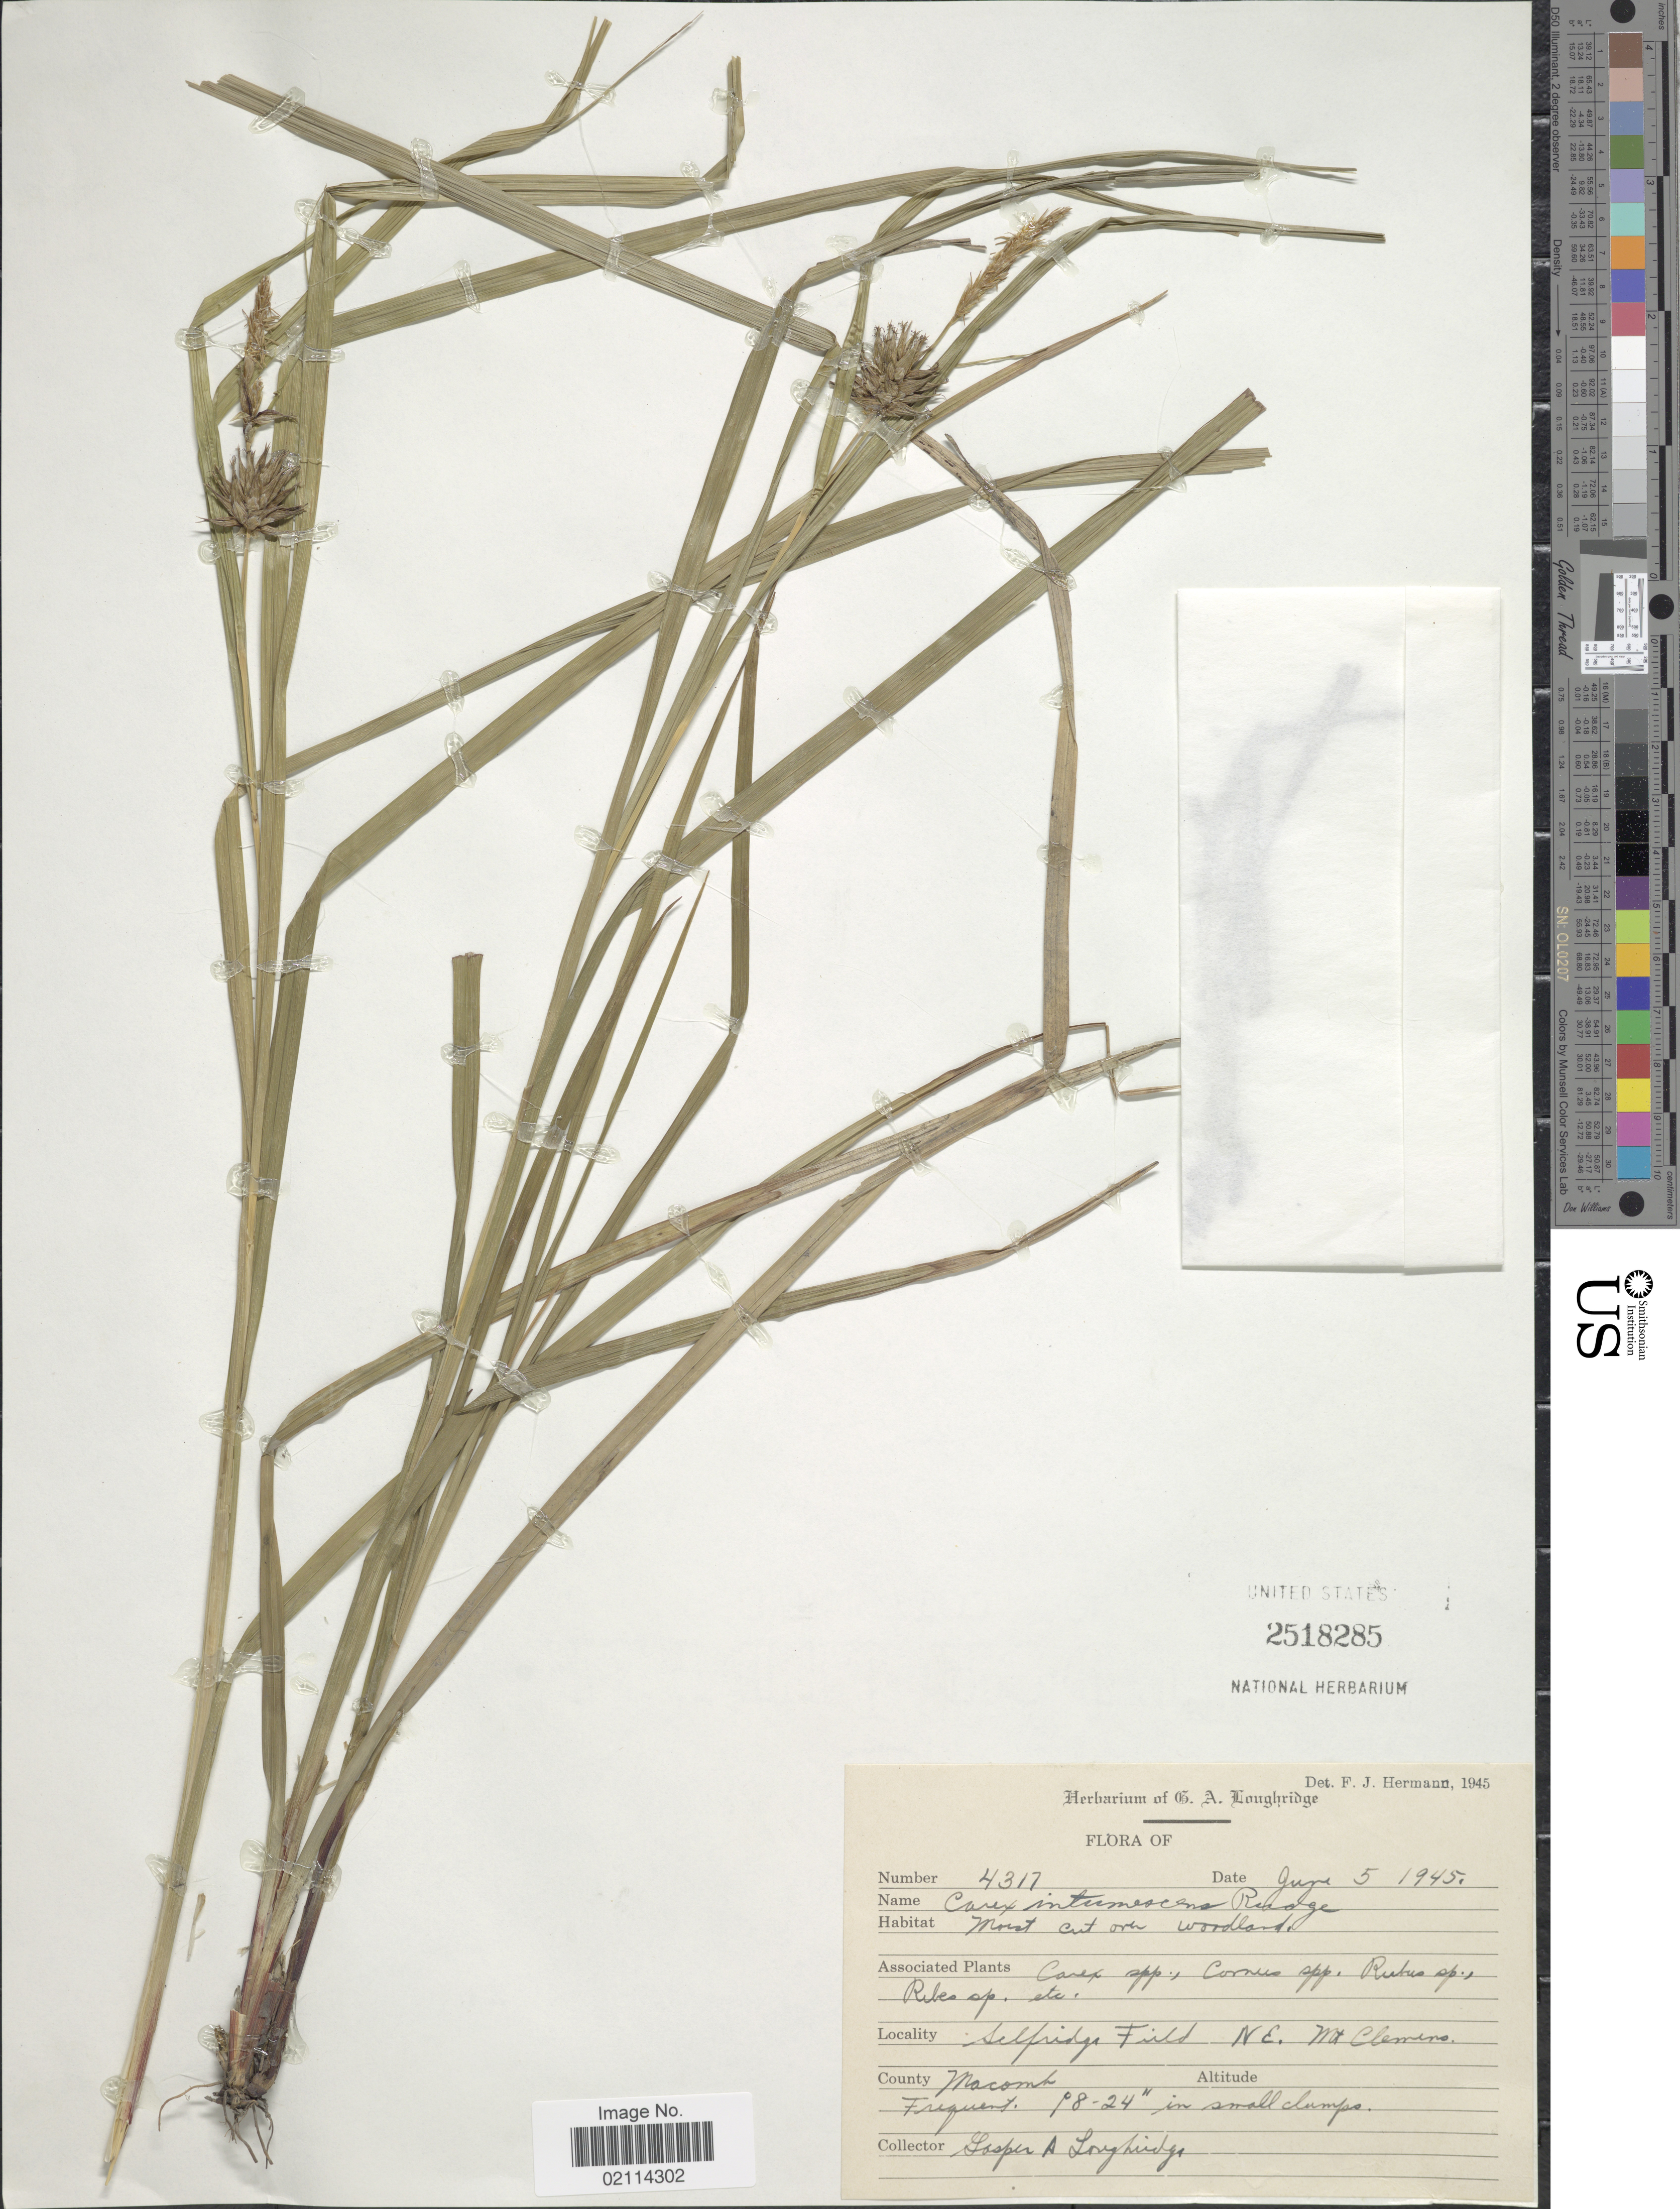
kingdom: Plantae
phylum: Tracheophyta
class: Liliopsida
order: Poales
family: Cyperaceae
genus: Carex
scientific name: Carex intumescens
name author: Rudge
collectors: G. Loughridge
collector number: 4317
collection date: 1945-06-05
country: United States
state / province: Michigan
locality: Selfridge Field, N.E. Mt Clemens, County Macomb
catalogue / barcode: US 2518285